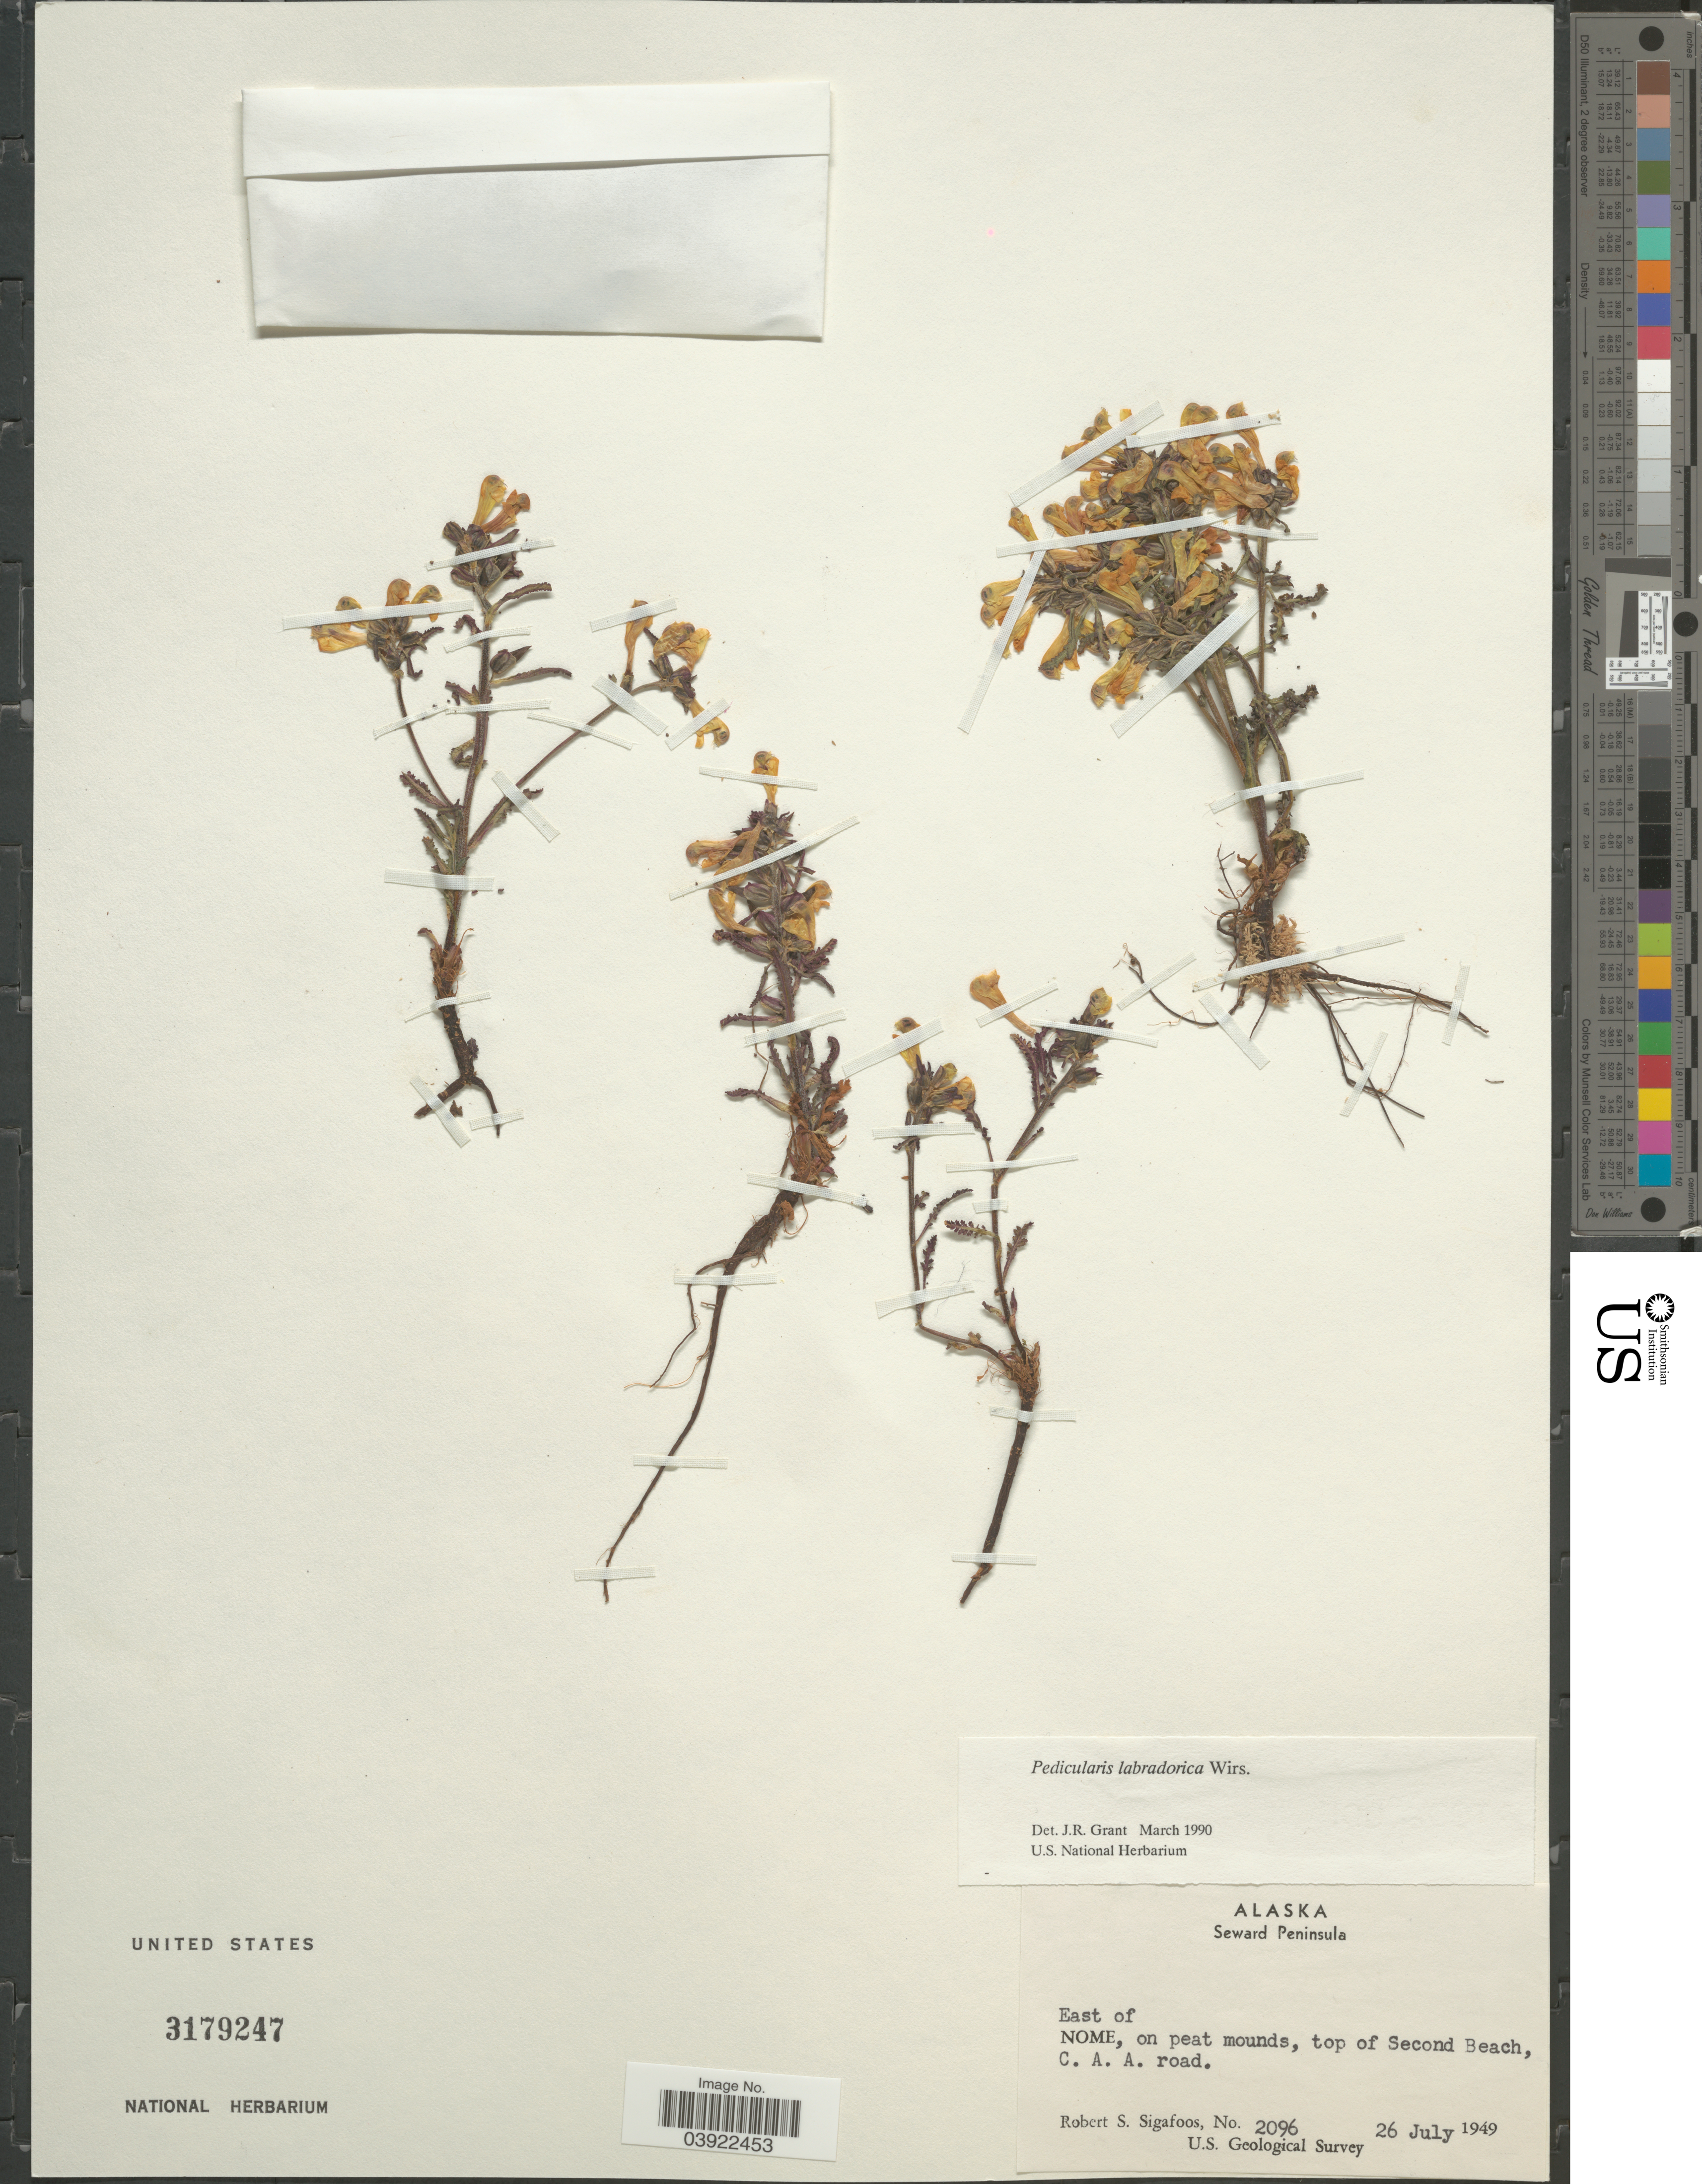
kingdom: Plantae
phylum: Tracheophyta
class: Magnoliopsida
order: Lamiales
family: Orobanchaceae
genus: Pedicularis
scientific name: Pedicularis labradorica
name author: Wirsing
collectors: R. Sigafoos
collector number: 2096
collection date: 1949-07-26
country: United States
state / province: Alaska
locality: Seward Peninsula. East of Nome, on peat mounds, top of Second Beach, C. A. A. road.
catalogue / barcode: US 3179247